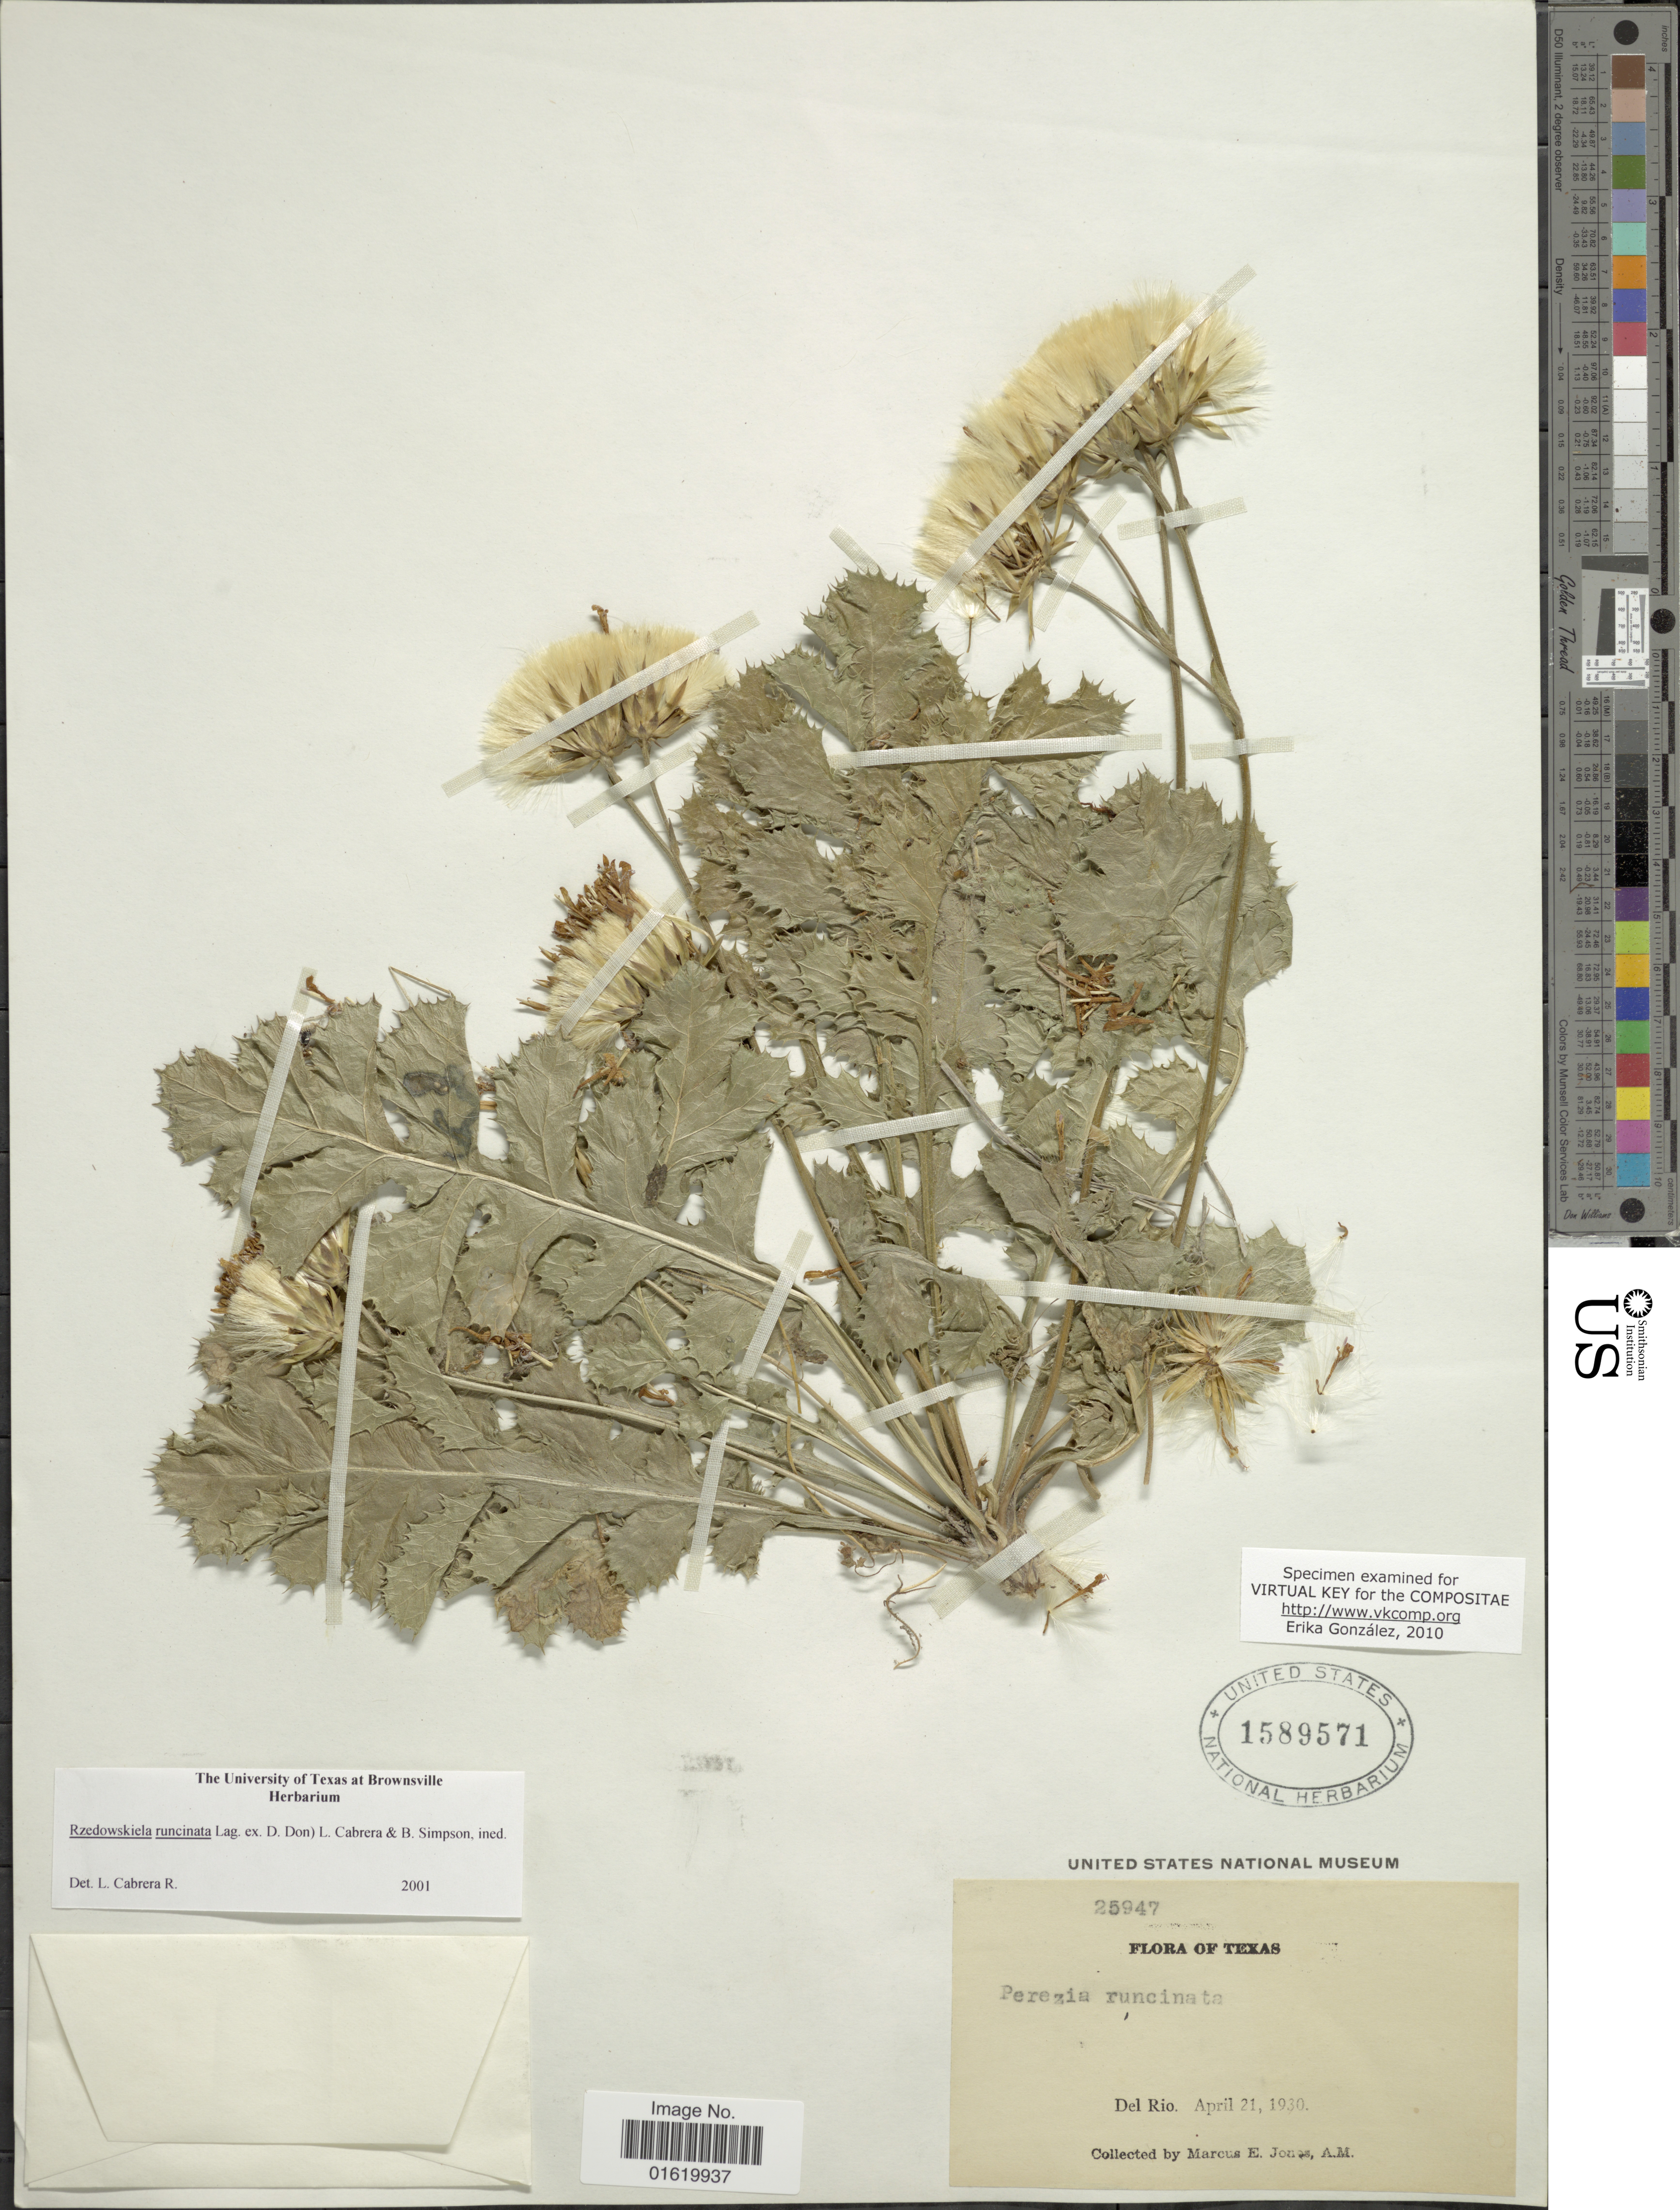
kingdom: Plantae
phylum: Tracheophyta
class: Magnoliopsida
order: Asterales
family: Asteraceae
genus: Acourtia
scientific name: Acourtia runcinata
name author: (D. Don) B.L. Turner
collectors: M. E. Jones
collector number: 25947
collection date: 1930-04-21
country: United States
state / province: Texas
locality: Del Rio.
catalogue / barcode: US 1589571